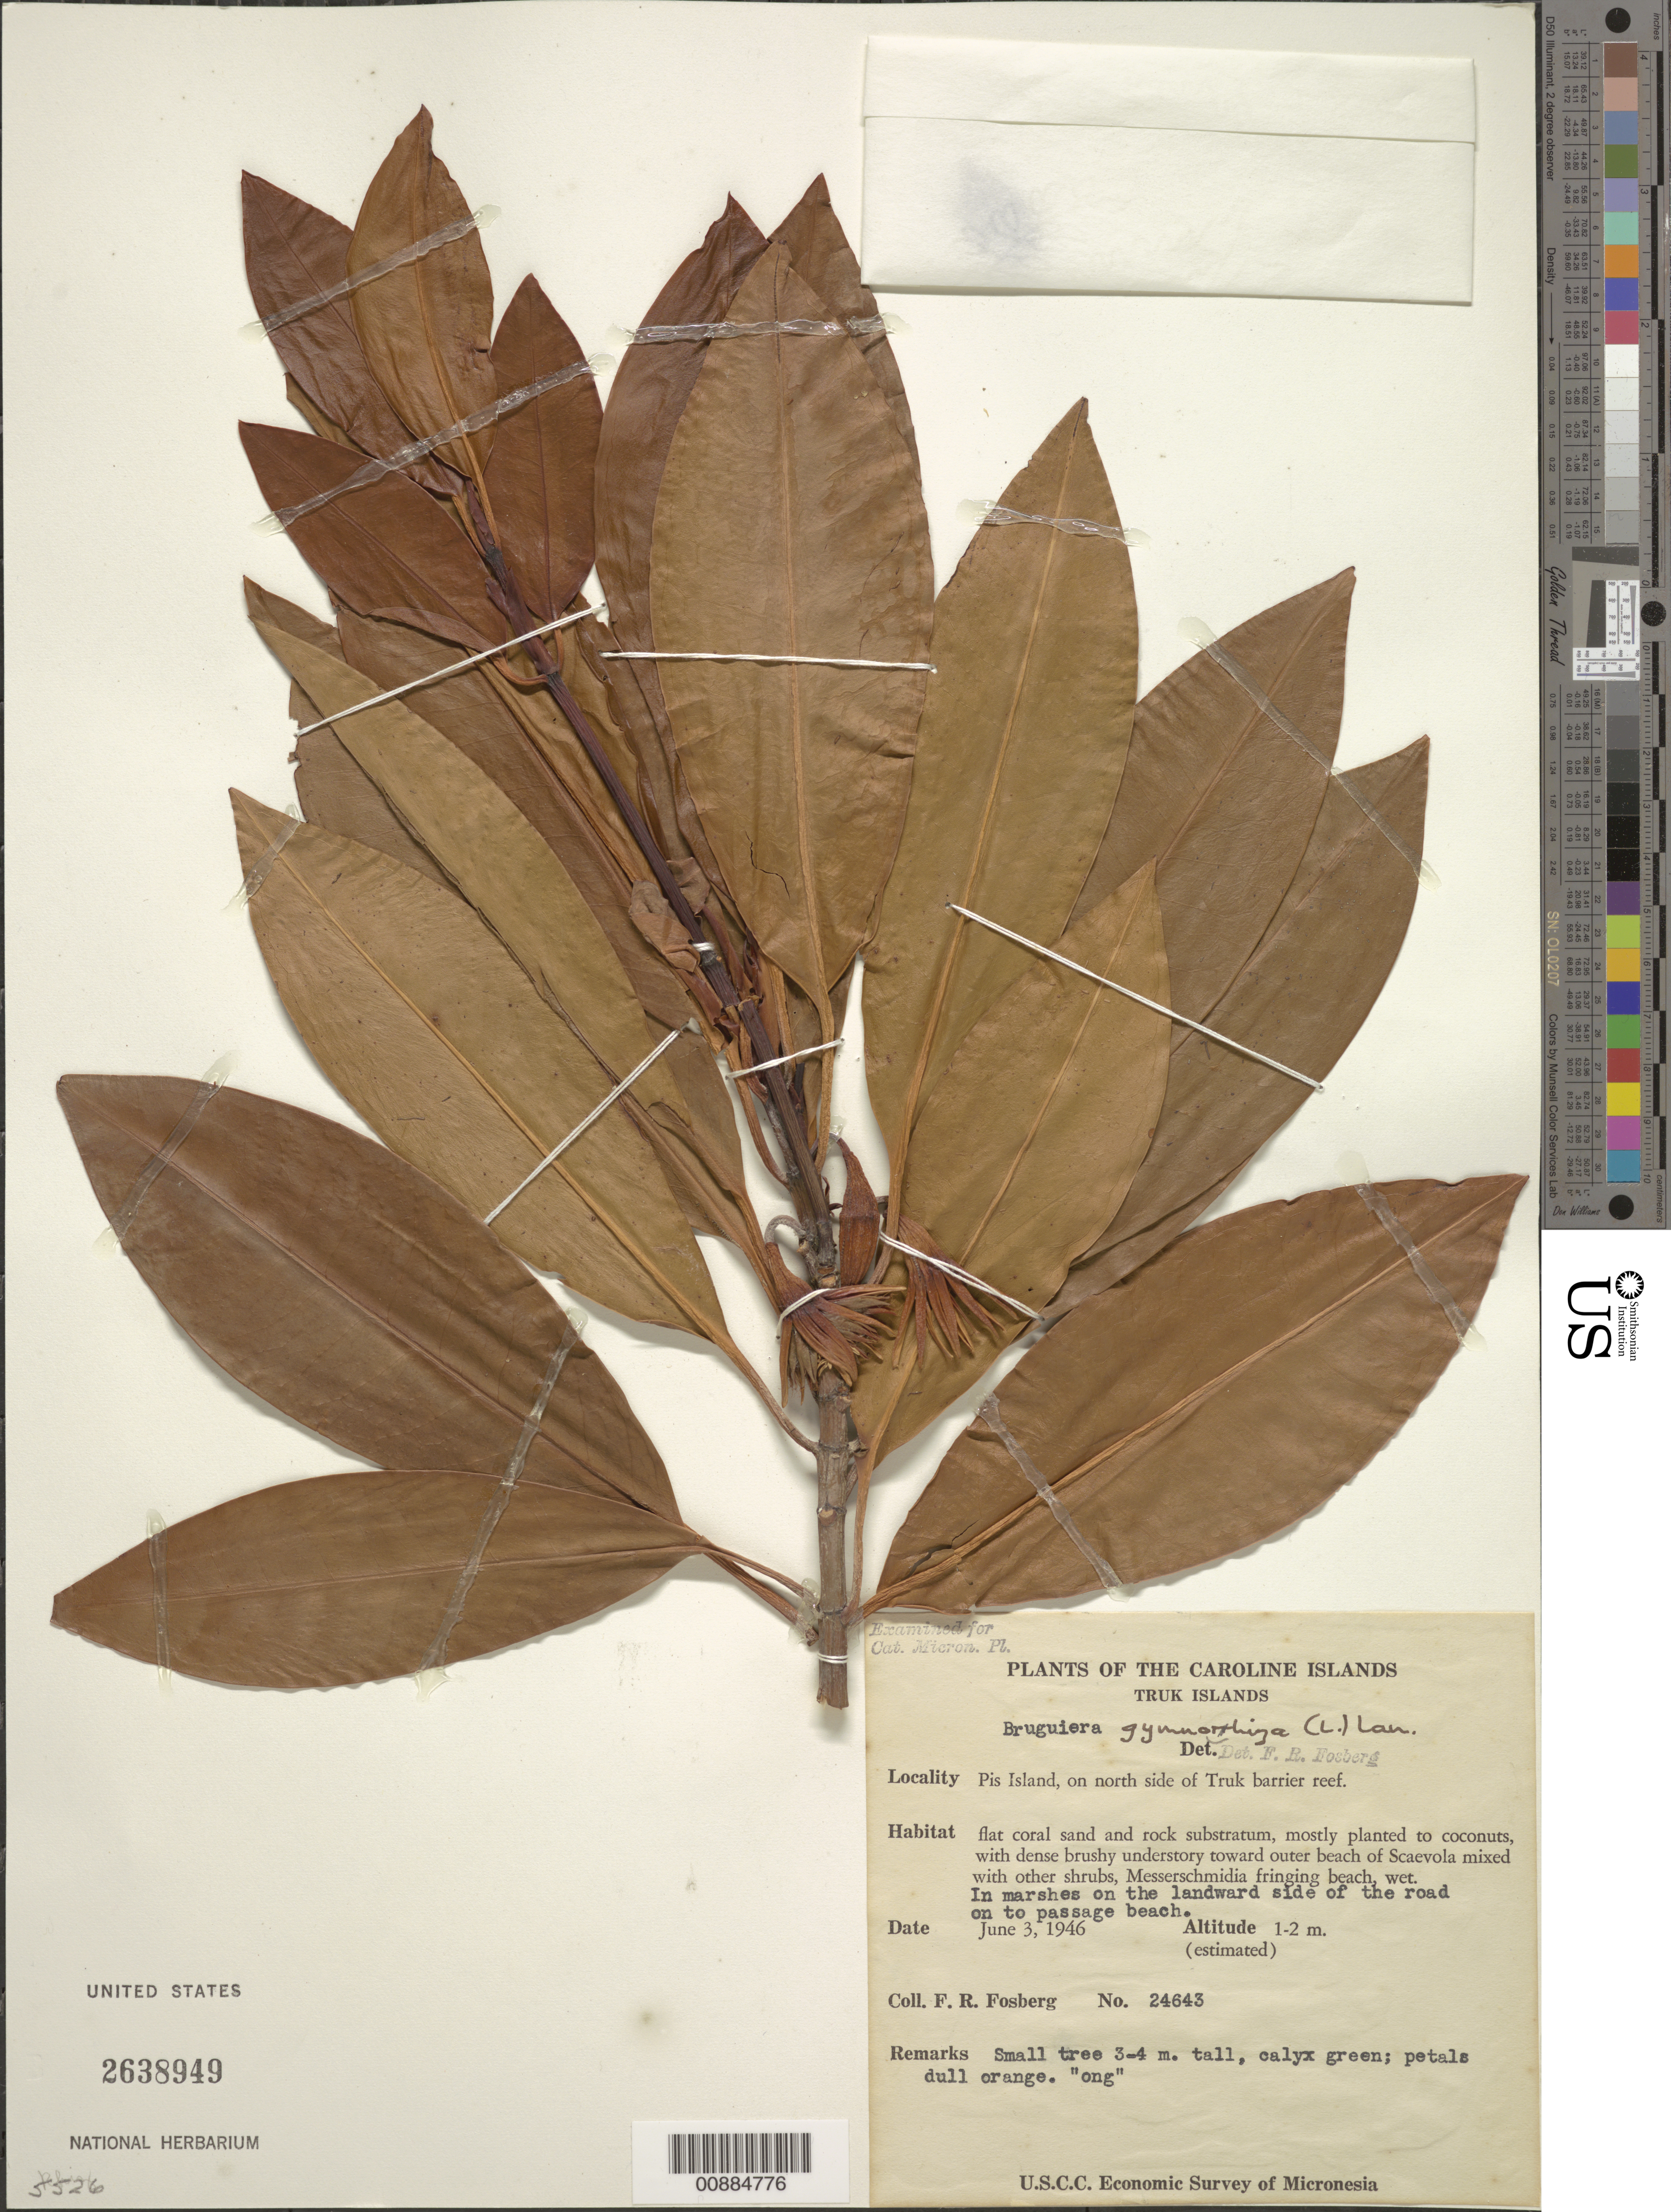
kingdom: Plantae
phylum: Tracheophyta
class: Magnoliopsida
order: Malpighiales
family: Rhizophoraceae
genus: Bruguiera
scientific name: Bruguiera gymnorhiza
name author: (L.) Savigny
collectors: F. R. Fosberg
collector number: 24643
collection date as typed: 03 Jun 1946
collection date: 1946-06-03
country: Micronesia, Federated States of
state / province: Truk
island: Losap Atoll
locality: On north side of Truk barrier reef.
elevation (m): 1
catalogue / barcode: US 2638949